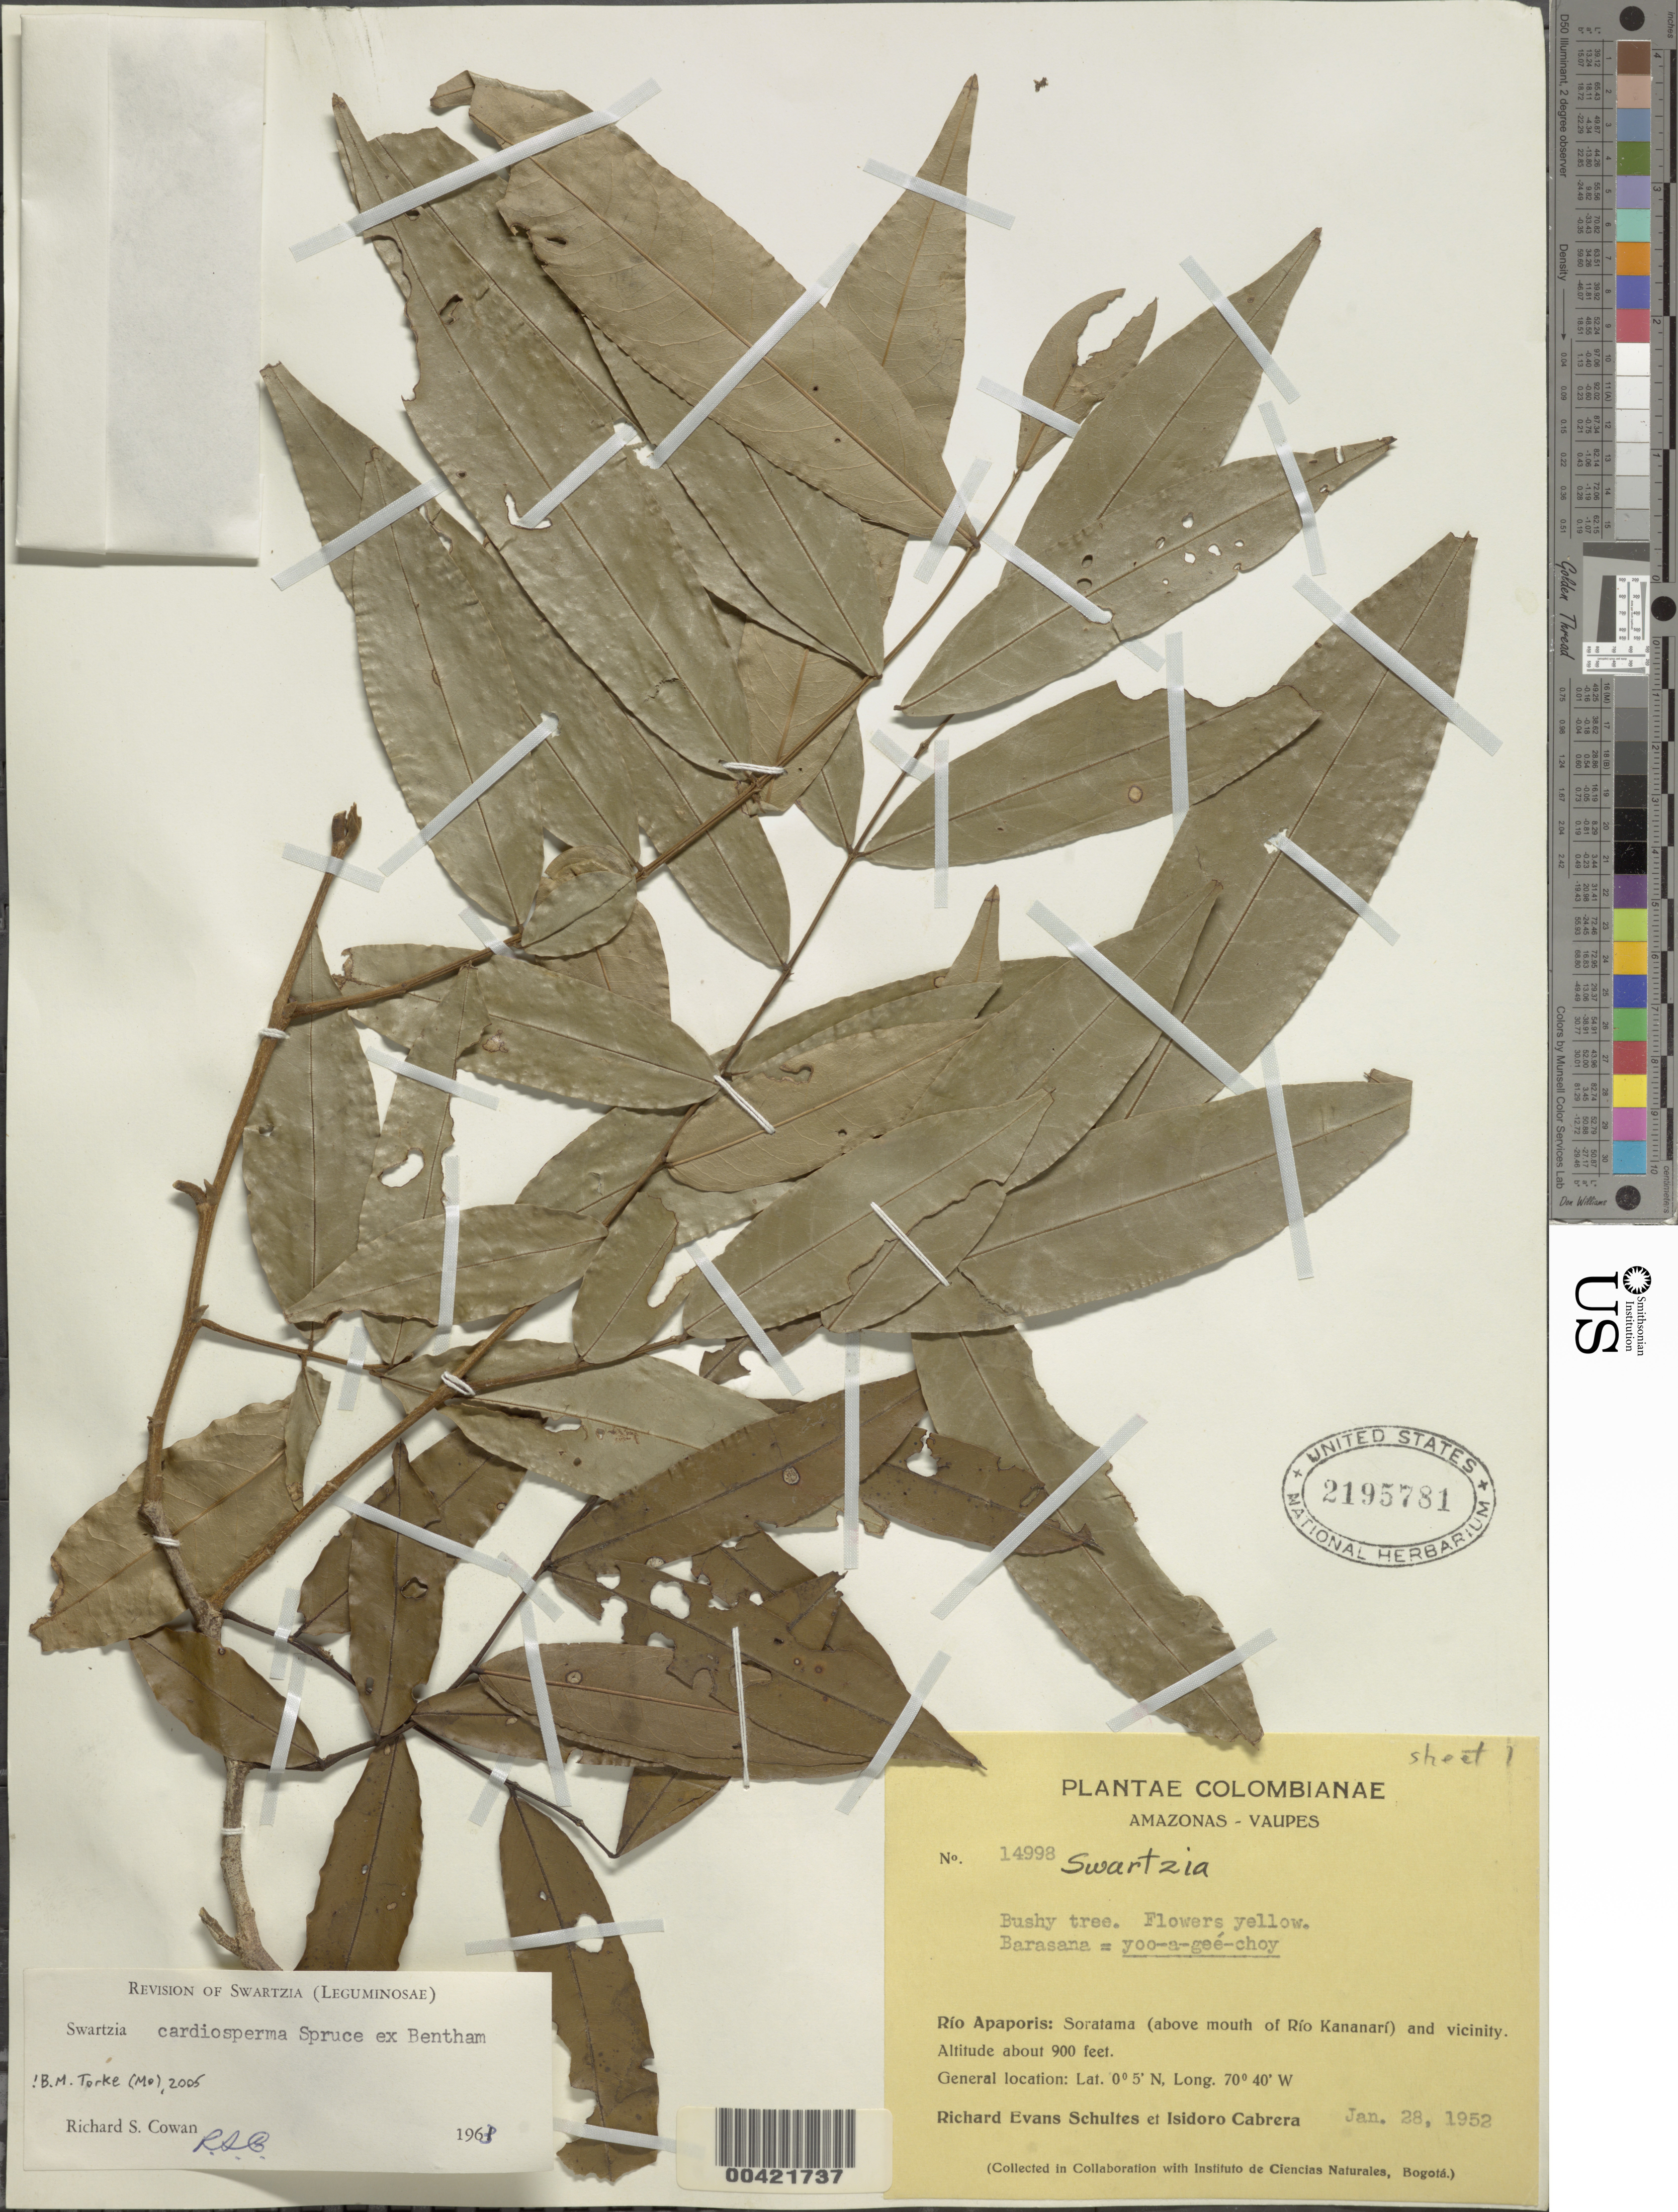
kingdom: Plantae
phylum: Tracheophyta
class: Magnoliopsida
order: Fabales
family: Fabaceae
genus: Swartzia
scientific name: Swartzia cardiosperma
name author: Spruce ex Benth.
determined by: Cowan, R. S.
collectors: R. E. Schultes & I. Cabrera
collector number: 14998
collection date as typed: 28 Jan 1952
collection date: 1952-01-28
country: Colombia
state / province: Amazônas / Vaupés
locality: Soratama (above mouth of Rio Kananari) and vicinity; Rio Apaporis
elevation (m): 274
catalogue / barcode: US 2195781